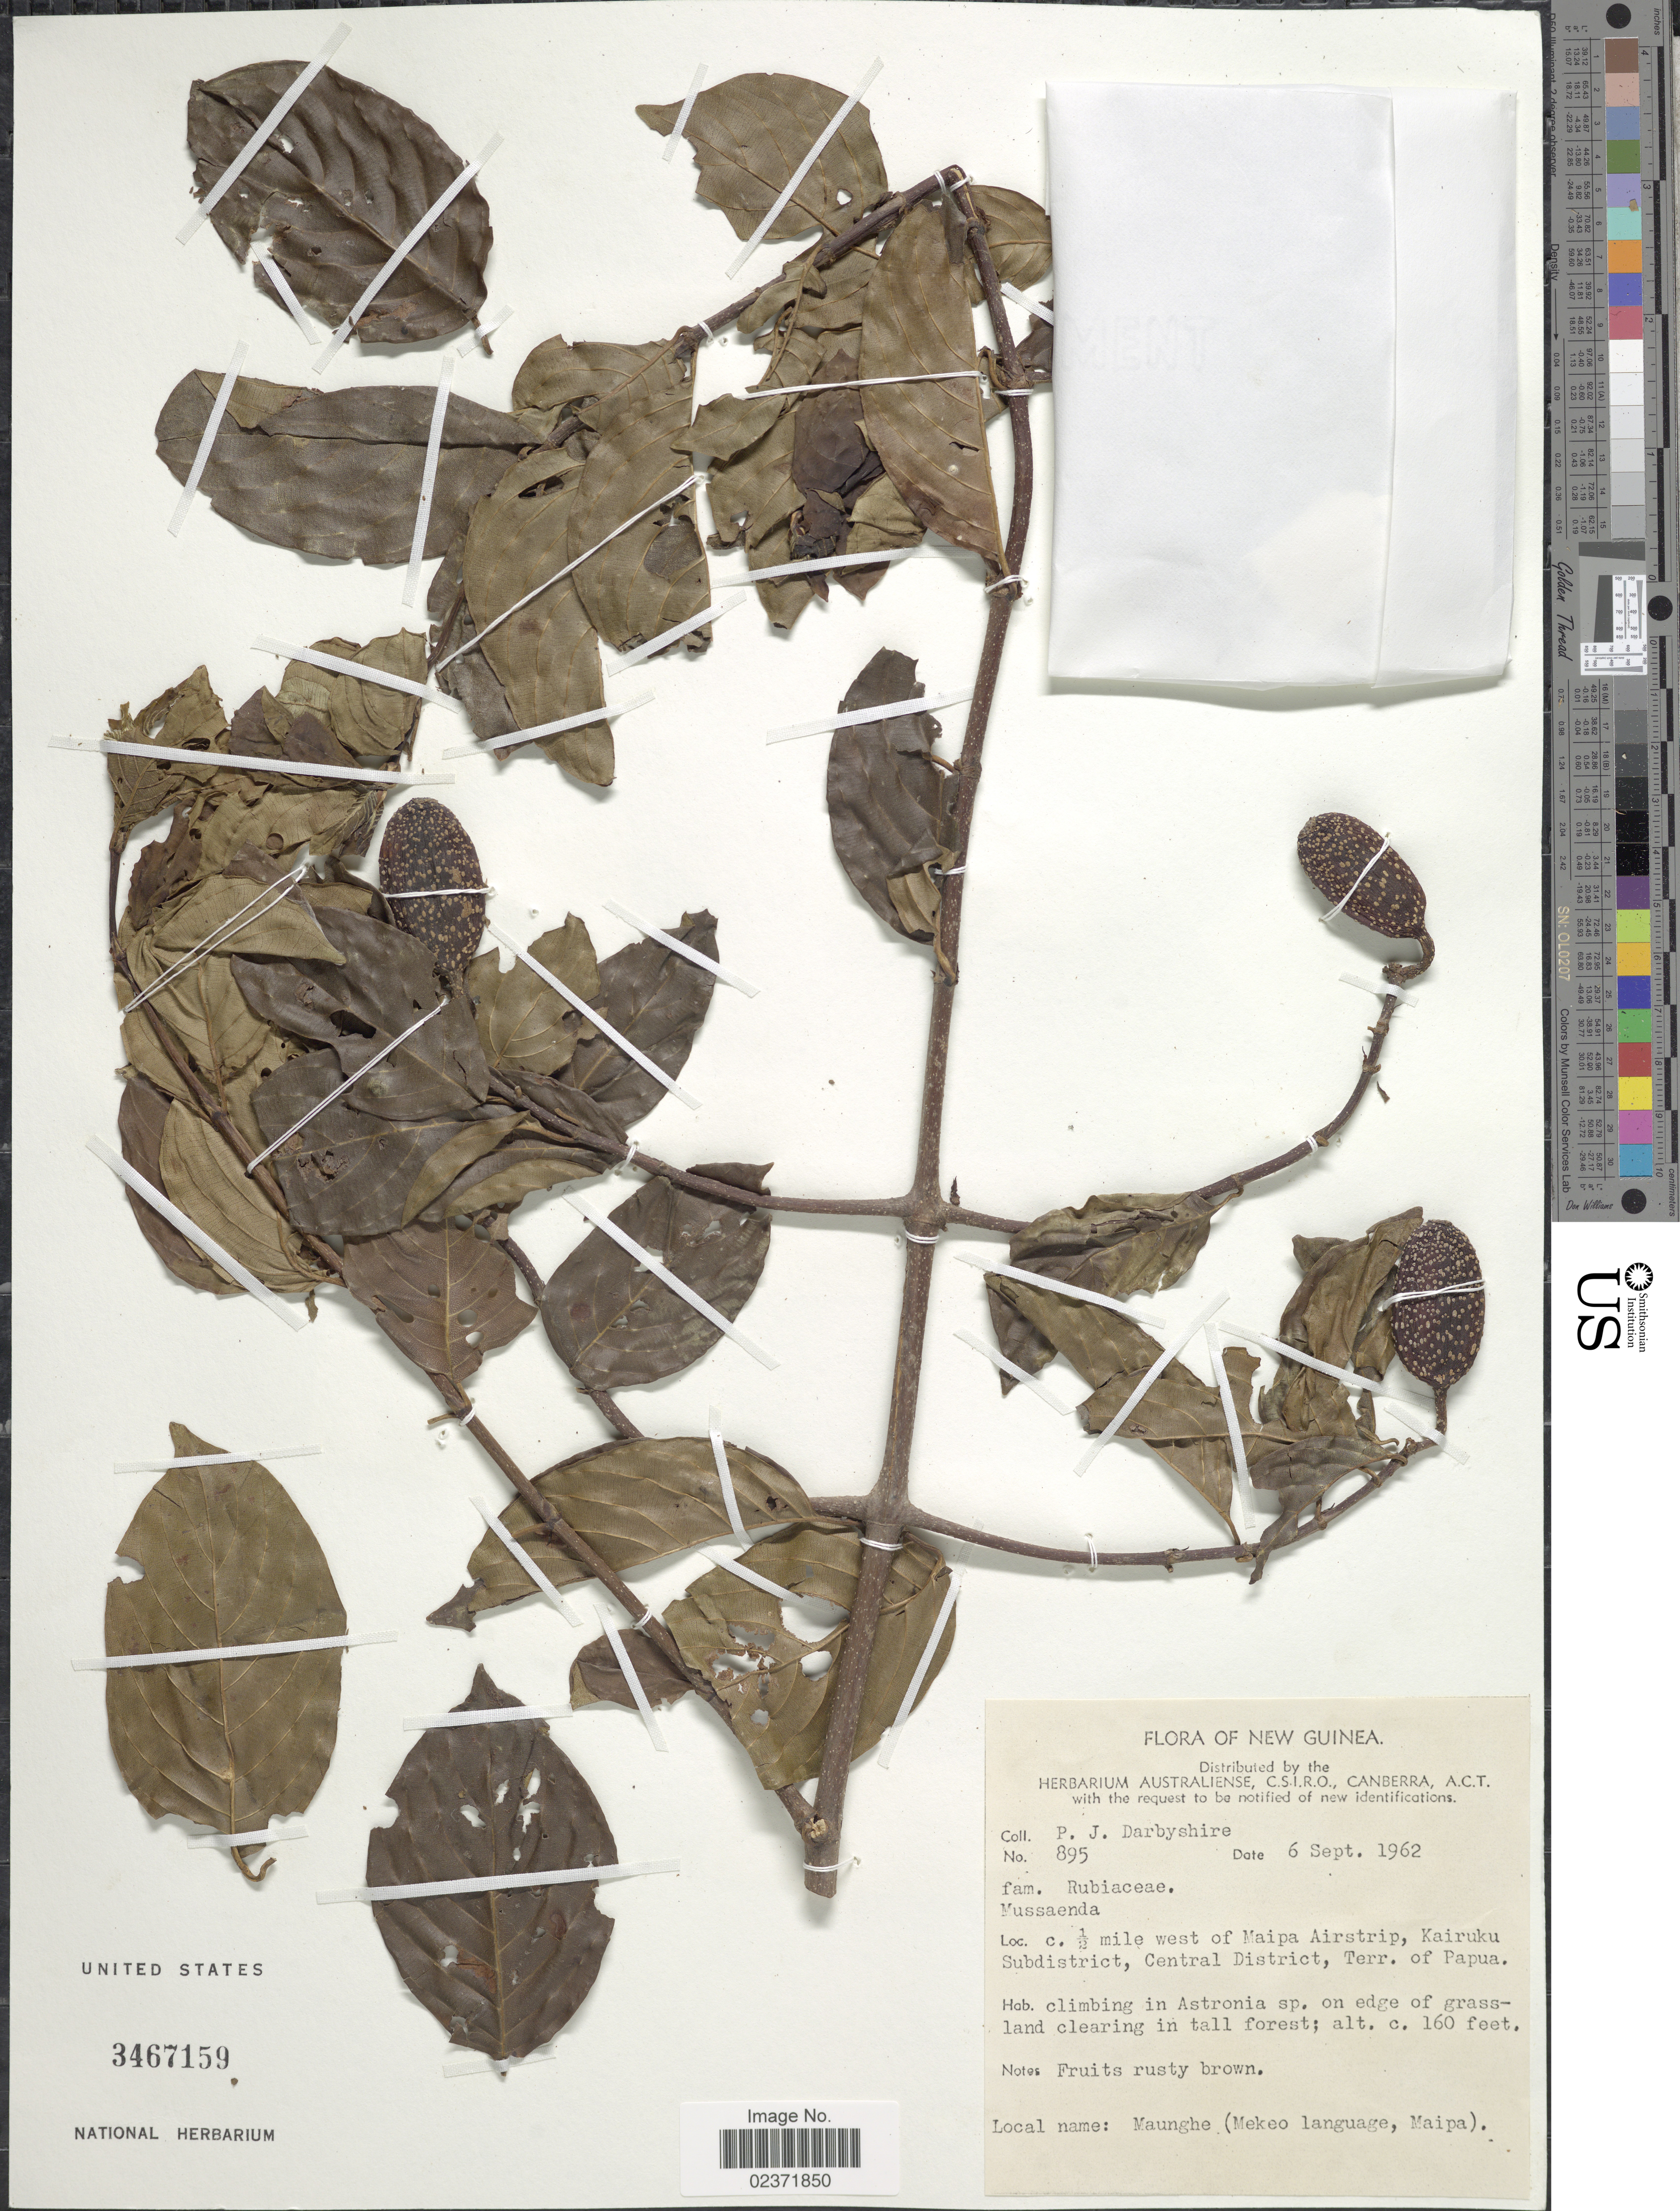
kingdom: Plantae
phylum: Tracheophyta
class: Magnoliopsida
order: Gentianales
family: Rubiaceae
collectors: P. Darbyshire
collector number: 895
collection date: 1962-09-06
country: Papua New Guinea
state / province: Central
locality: New Guinea, c. ½ mile west of Maipa Airstrip, Kairuku Subdistrict, Central District, Terr. of Papua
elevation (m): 49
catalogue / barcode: US 3467159